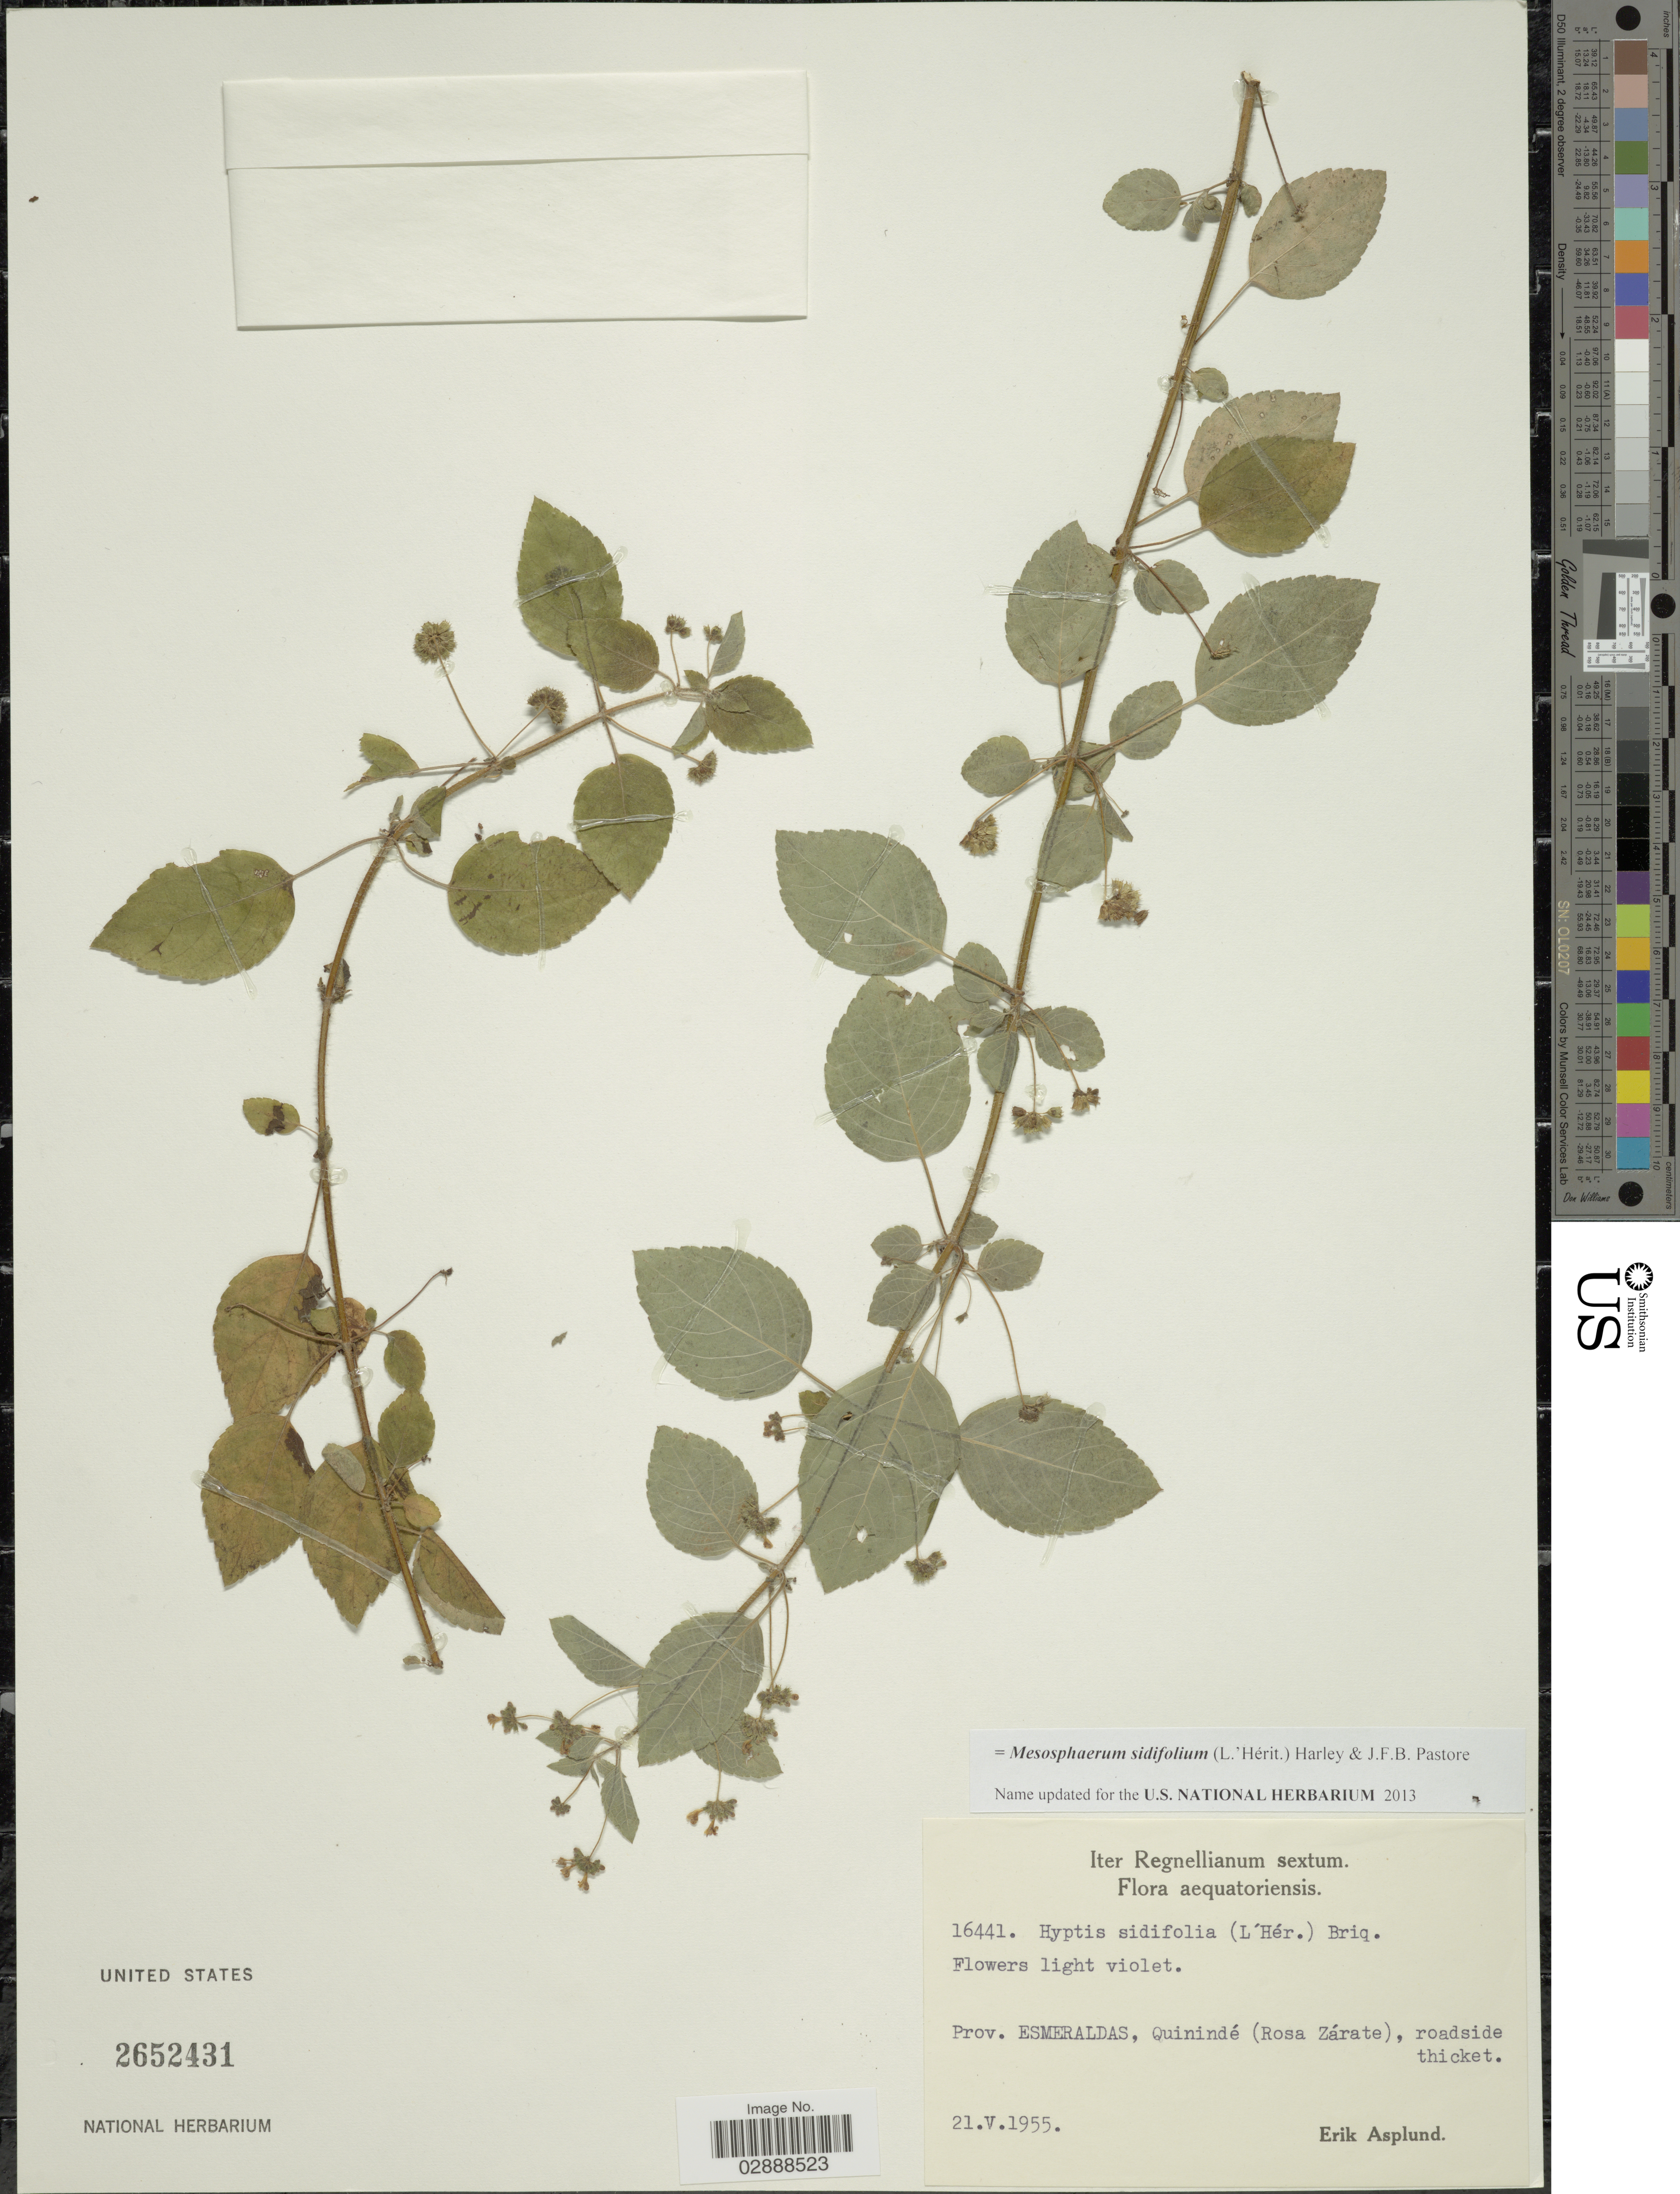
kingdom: Plantae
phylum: Tracheophyta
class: Magnoliopsida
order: Lamiales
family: Lamiaceae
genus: Mesosphaerum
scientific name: Mesosphaerum sidifolium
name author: (L'Hér.) Harley & J.F.B. Pastore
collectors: E. Asplund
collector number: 16441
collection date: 1955-05-21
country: Ecuador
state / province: Esmeraldas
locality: Quinindé (Rosa Zárate).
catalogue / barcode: US 2652431